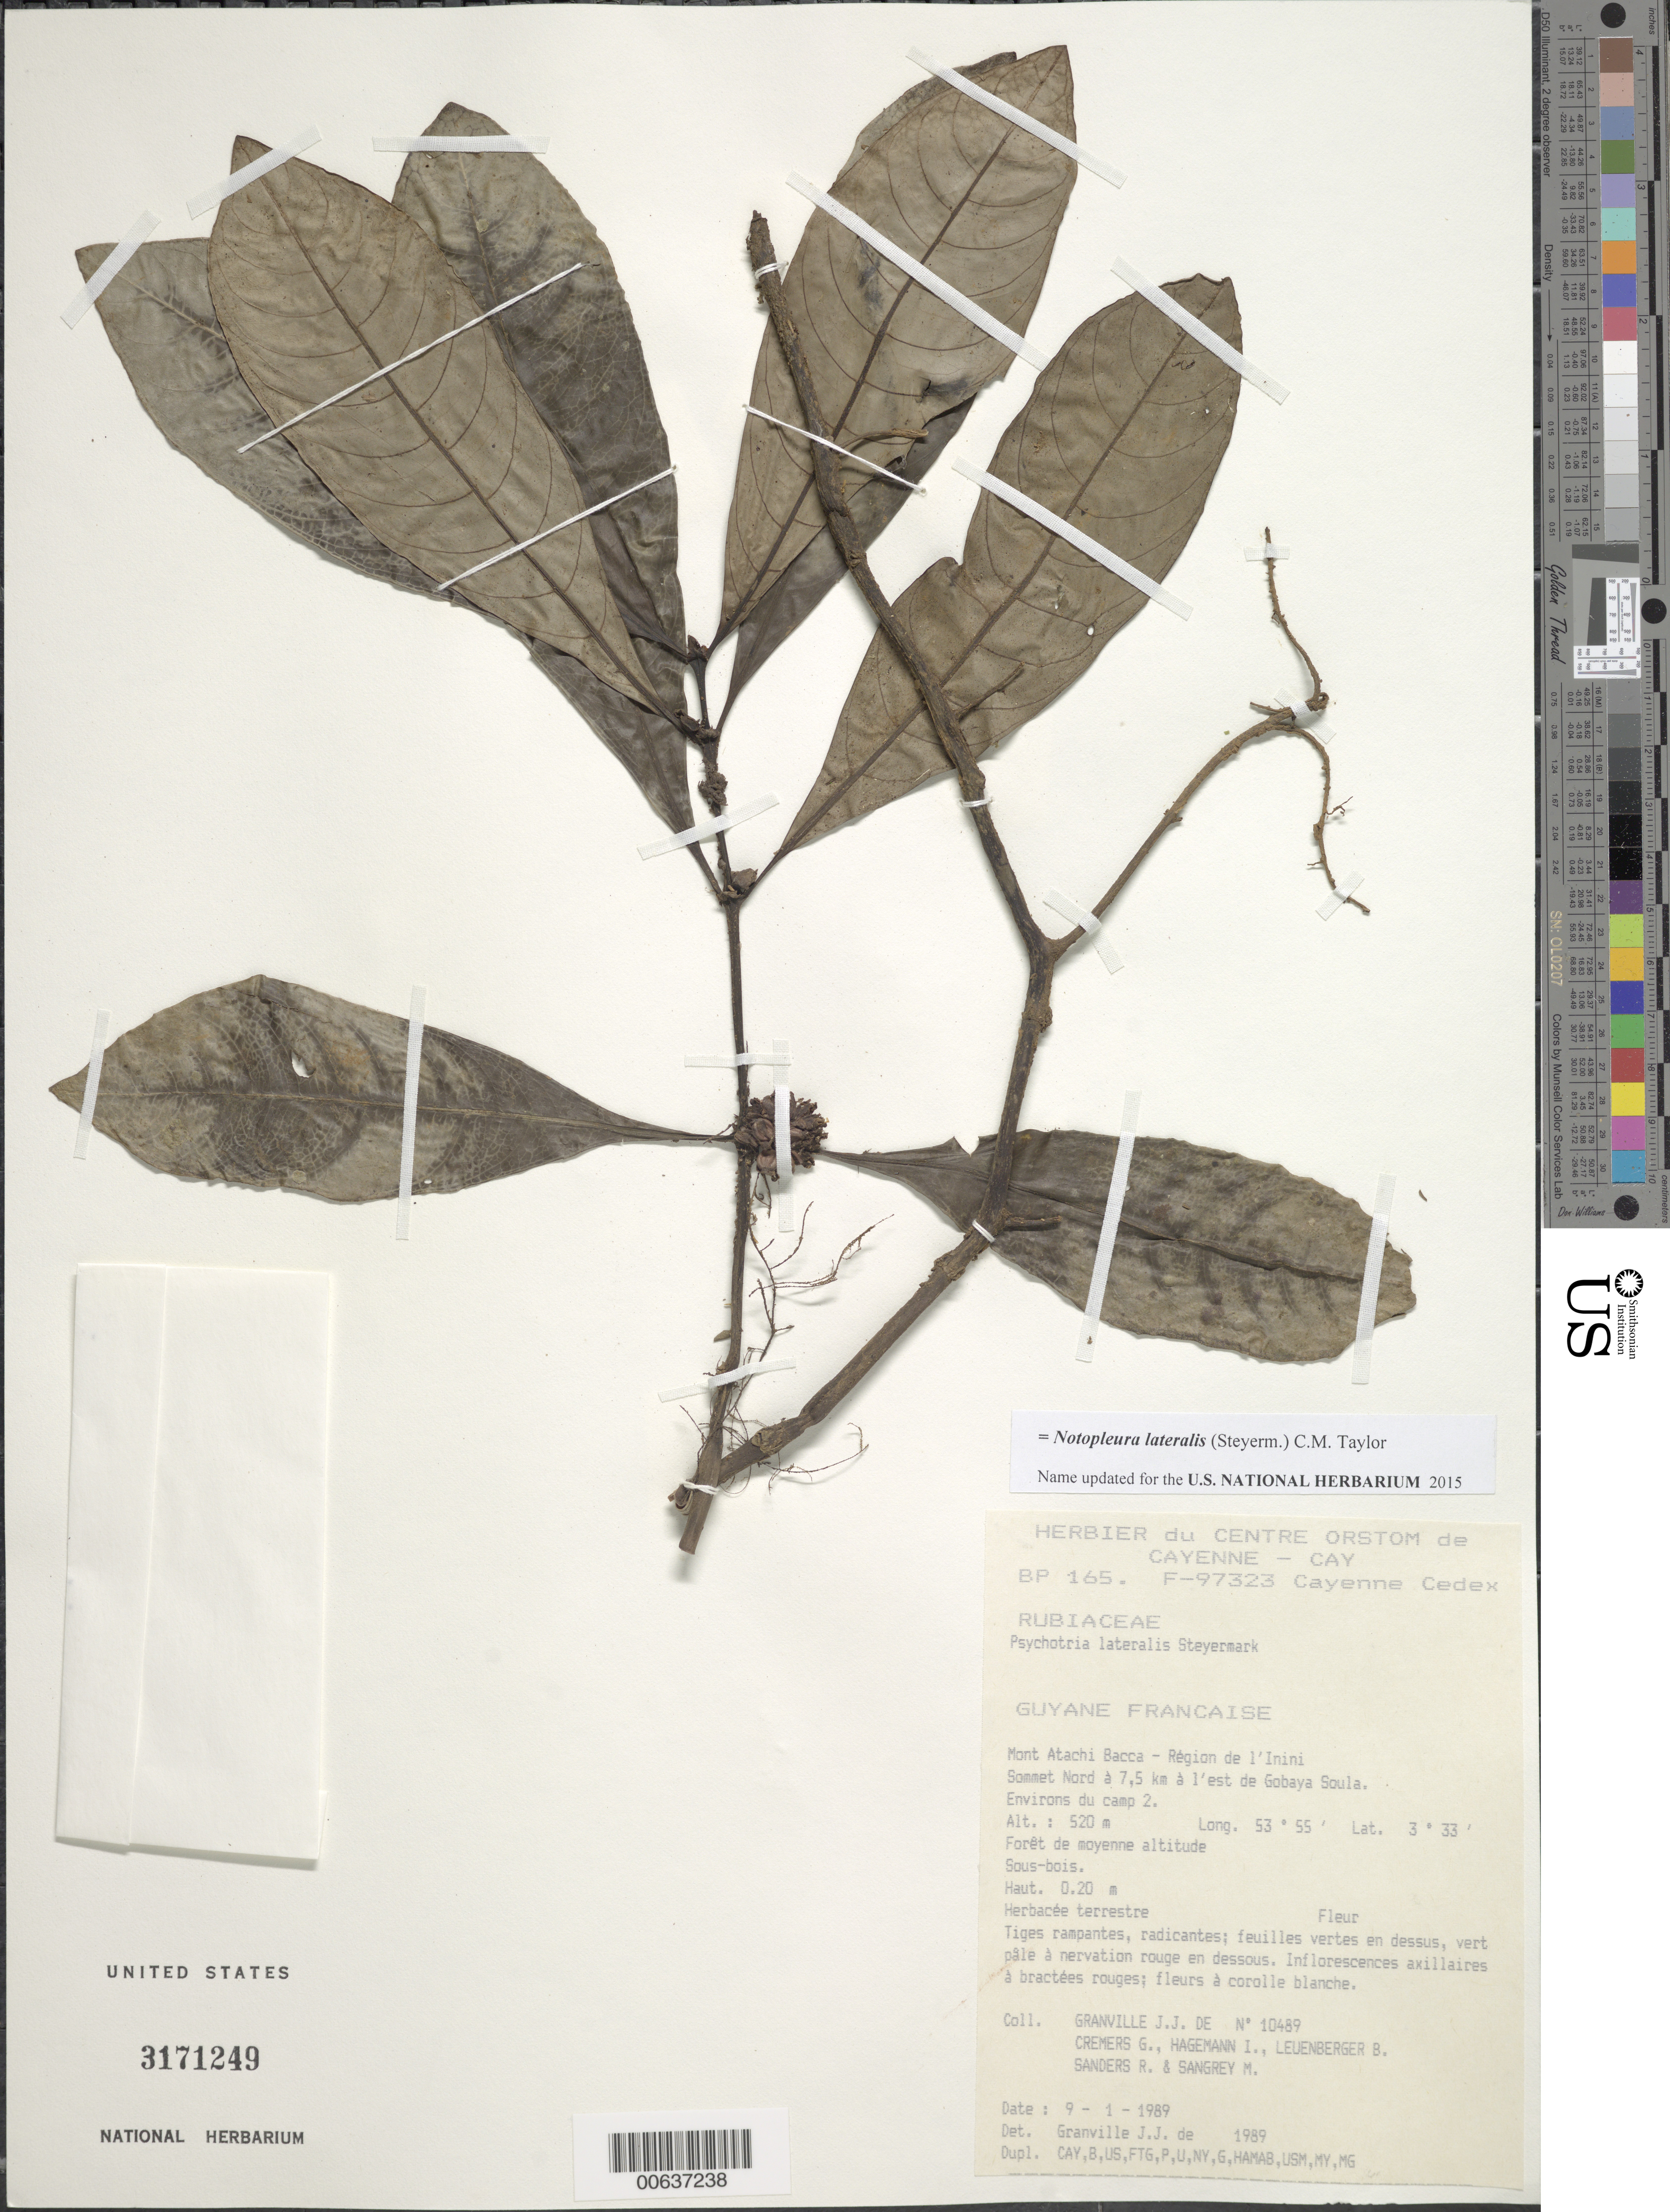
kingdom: Plantae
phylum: Tracheophyta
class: Magnoliopsida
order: Gentianales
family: Rubiaceae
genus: Psychotria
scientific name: Psychotria lateralis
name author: Steyerm.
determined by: Granville, J. J. de, (CAY), Institut de Recherche pour le Developpement (IRD) (FRENCH GUIANA)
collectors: J.-J. de Granville, G. Cremers, J. Hagemann, B. E. Leuenberger & M. S. Sangrey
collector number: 10489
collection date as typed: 9-Jan-89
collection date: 1989-01-09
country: French Guiana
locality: Mont Atachi Bacca, région de l'Inini. Sommet nord, a 7.5 km a l'est de Gobaya Soula. Env. du camp 2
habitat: Foret de moyenne altitude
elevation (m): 520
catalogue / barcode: US 3171249